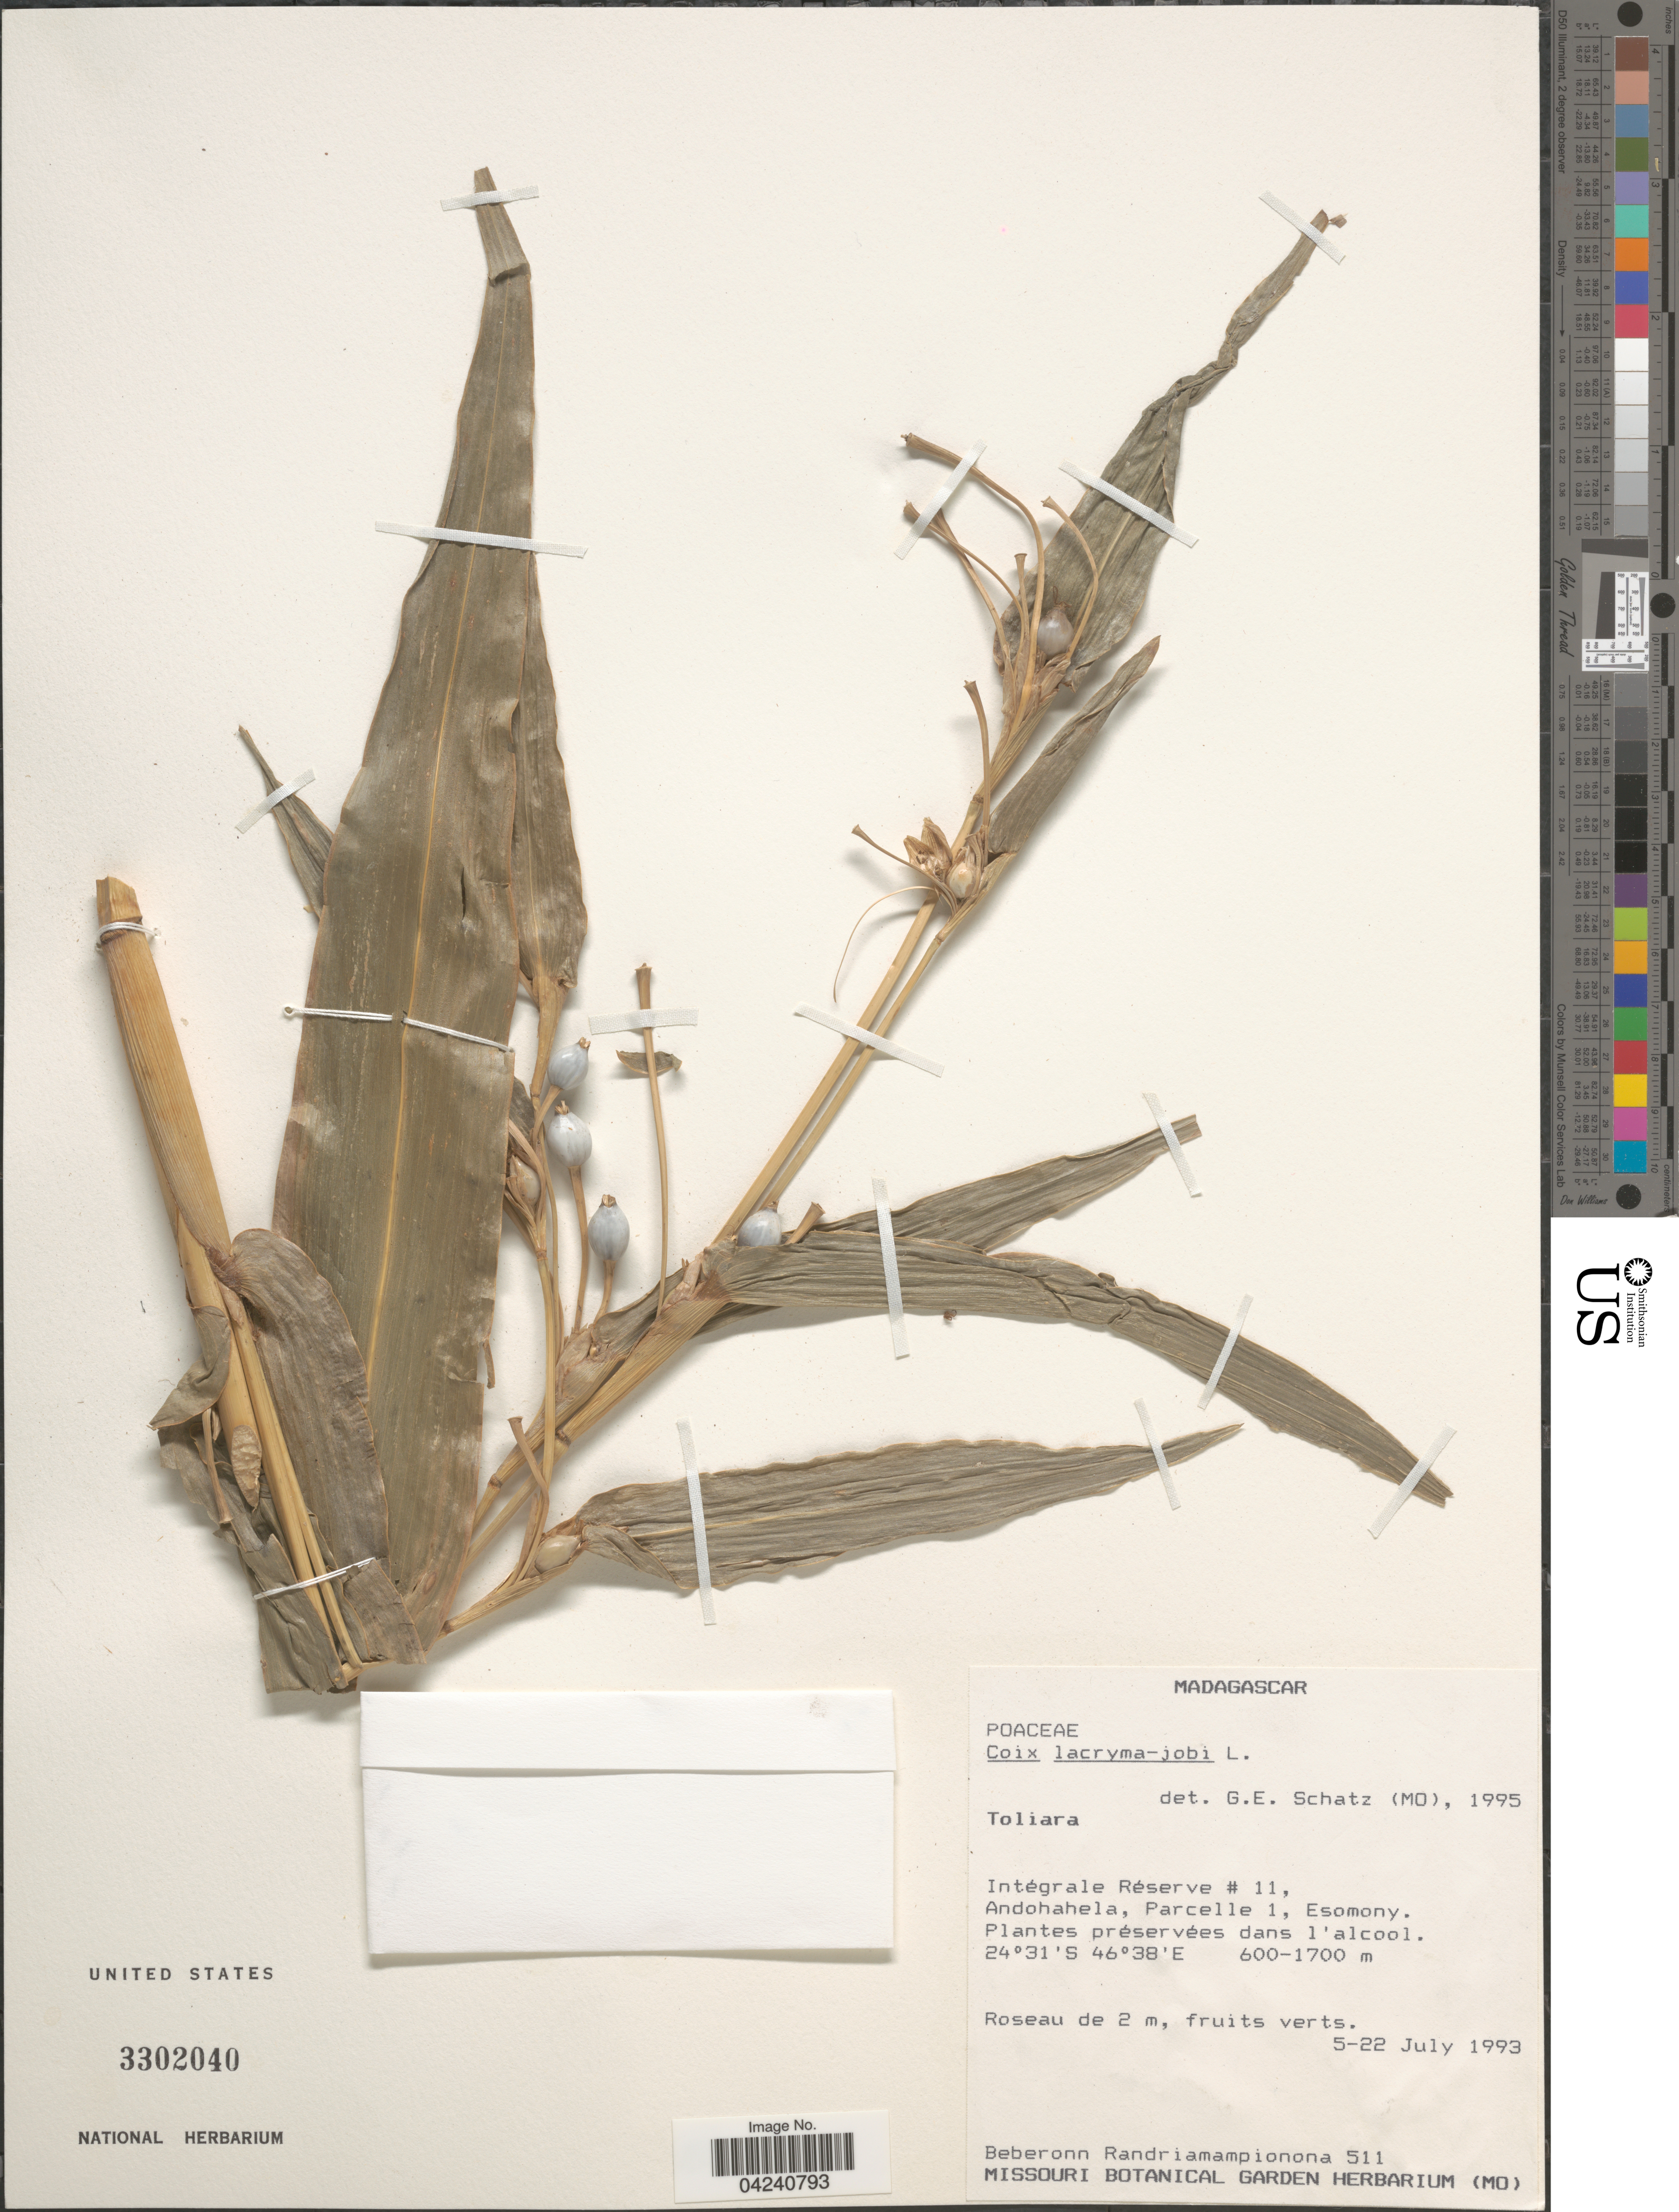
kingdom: Plantae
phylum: Tracheophyta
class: Liliopsida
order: Poales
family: Poaceae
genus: Coix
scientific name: Coix lacryma-jobi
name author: L.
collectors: B. Randriamampionona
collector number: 511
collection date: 1993-07-05/1993-07-22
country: Madagascar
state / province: Anosy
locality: Intégrale Réserve # 11, Andohahela, Parcelle 1, Esomony.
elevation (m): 600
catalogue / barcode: US 3302040